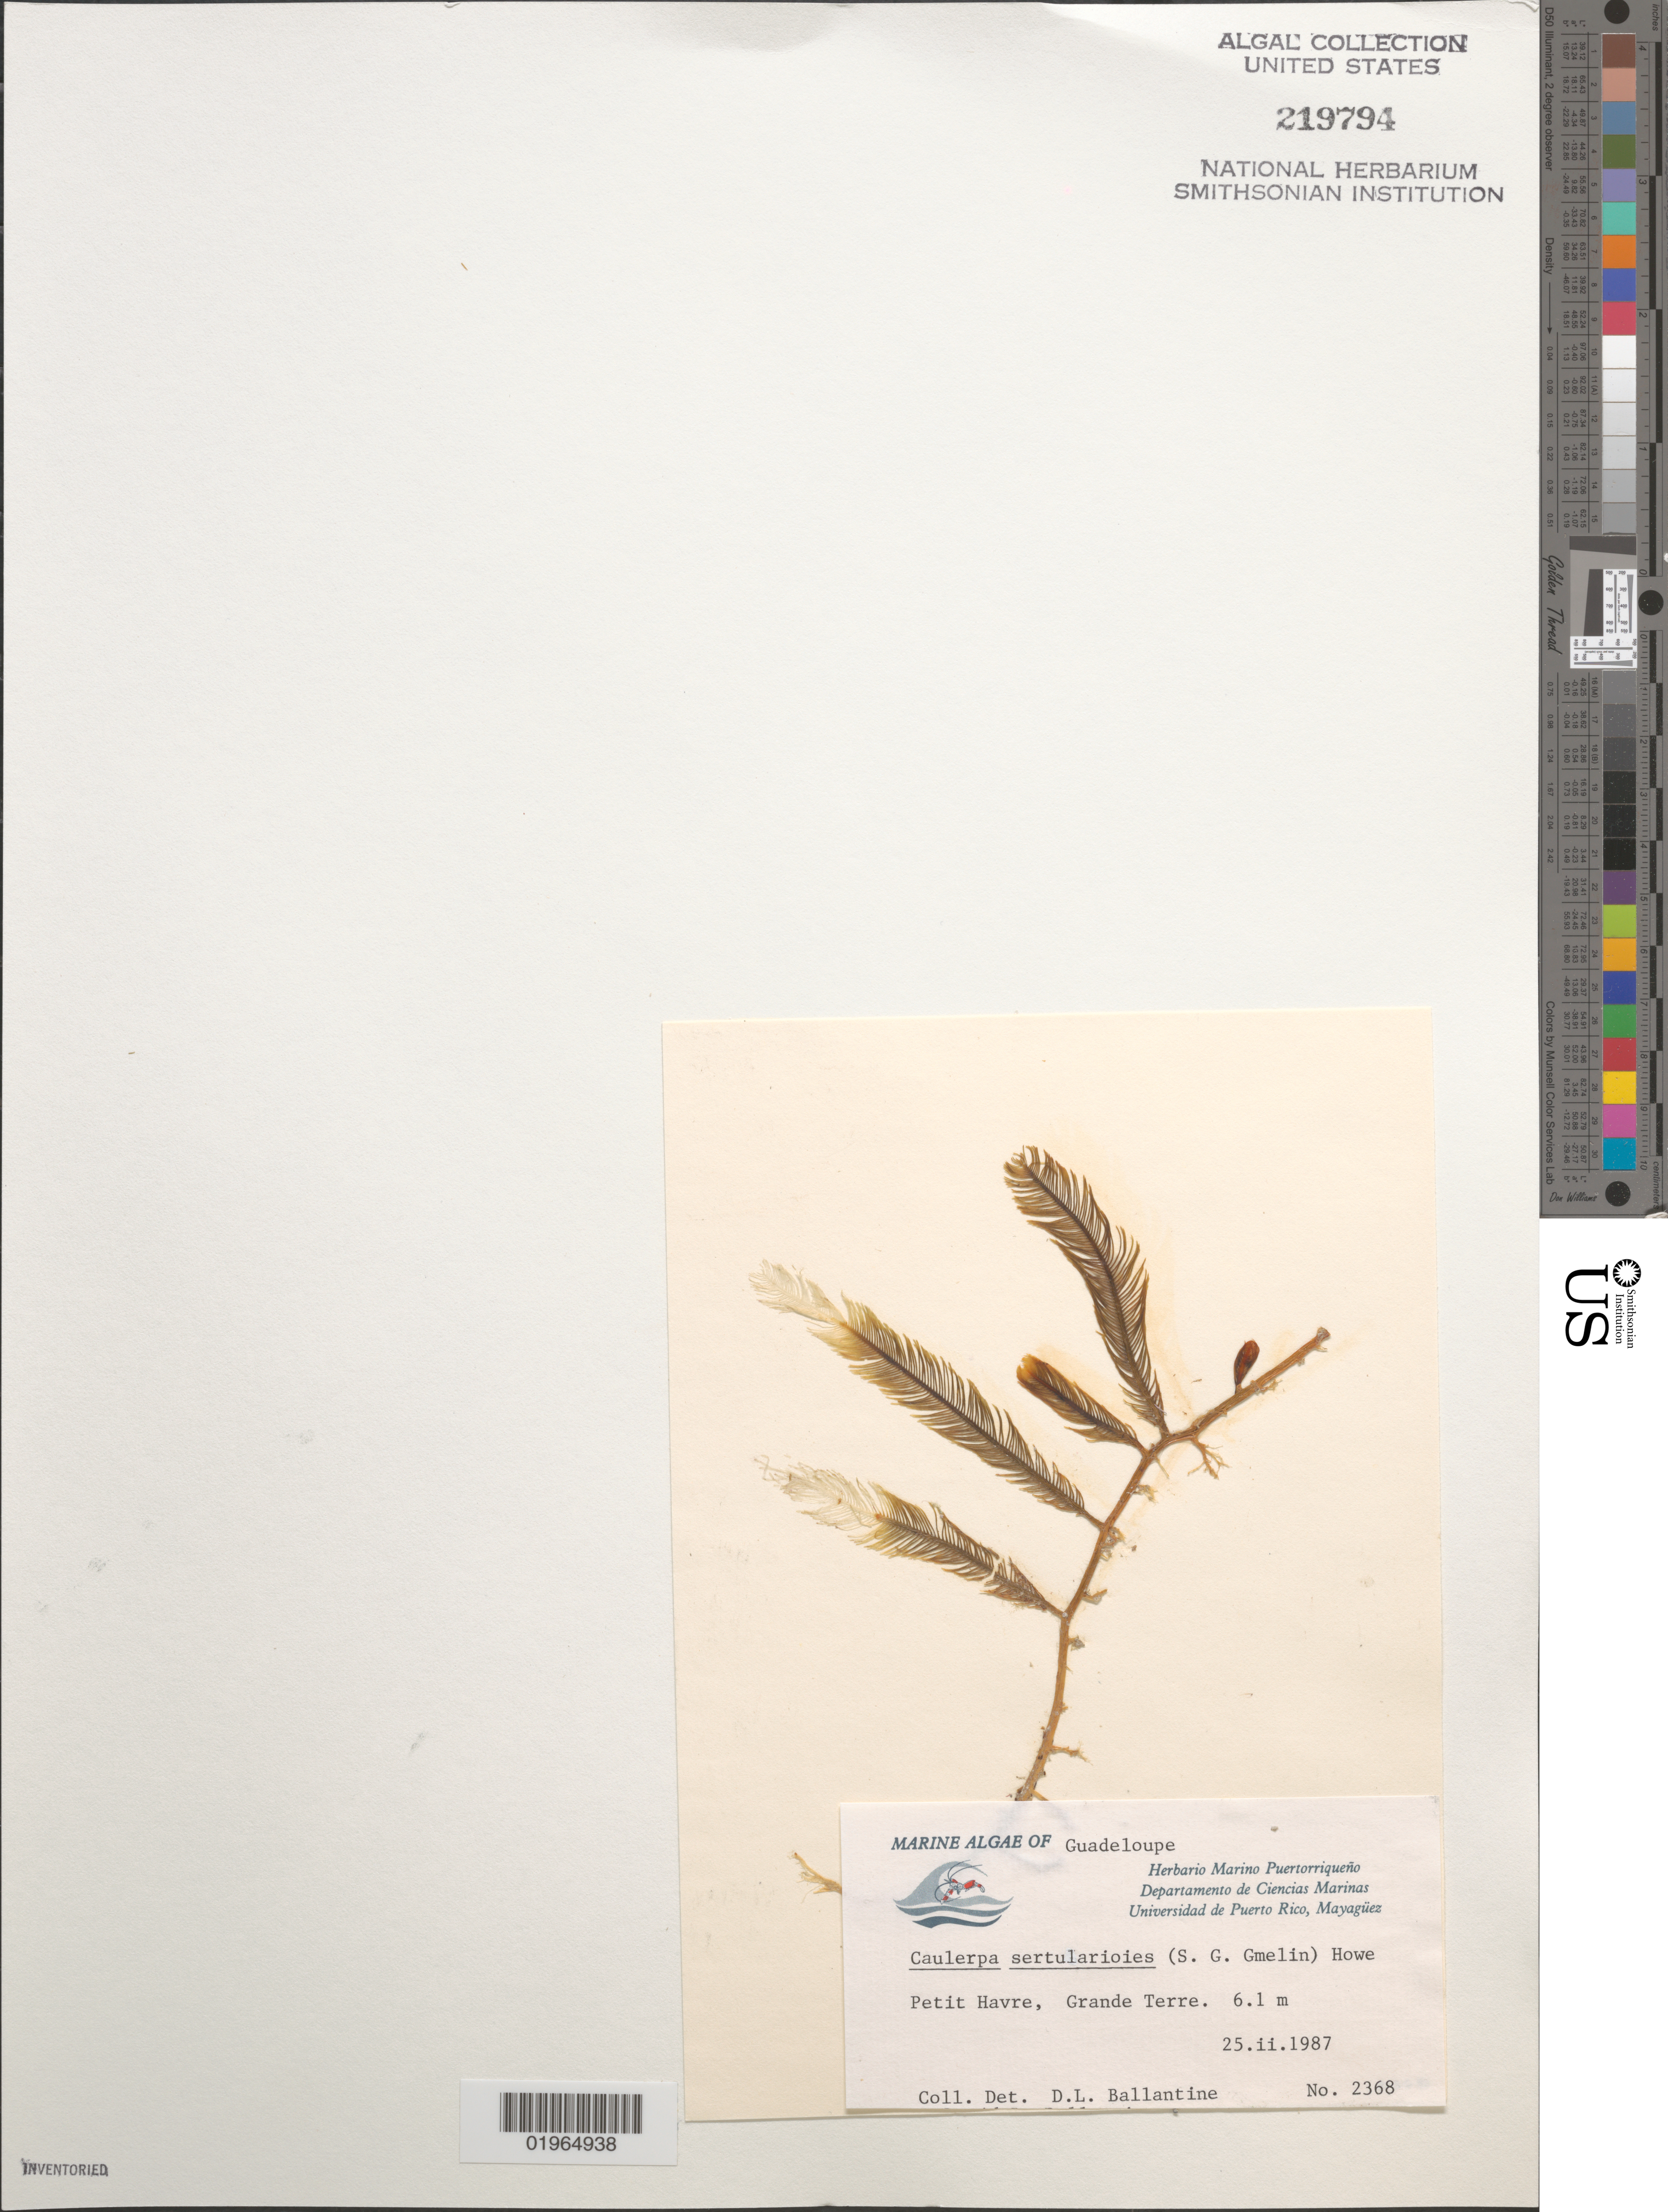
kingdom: Plantae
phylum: Chlorophyta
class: Ulvophyceae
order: Bryopsidales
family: Caulerpaceae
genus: Caulerpa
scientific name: Caulerpa sertularioides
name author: (S.G. Gmel.) M. Howe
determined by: Ballantine, D. L.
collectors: D.L. Ballantine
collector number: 2368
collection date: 1987-02-25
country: Guadeloupe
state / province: Grande Terre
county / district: Petit Havre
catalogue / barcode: US 219794